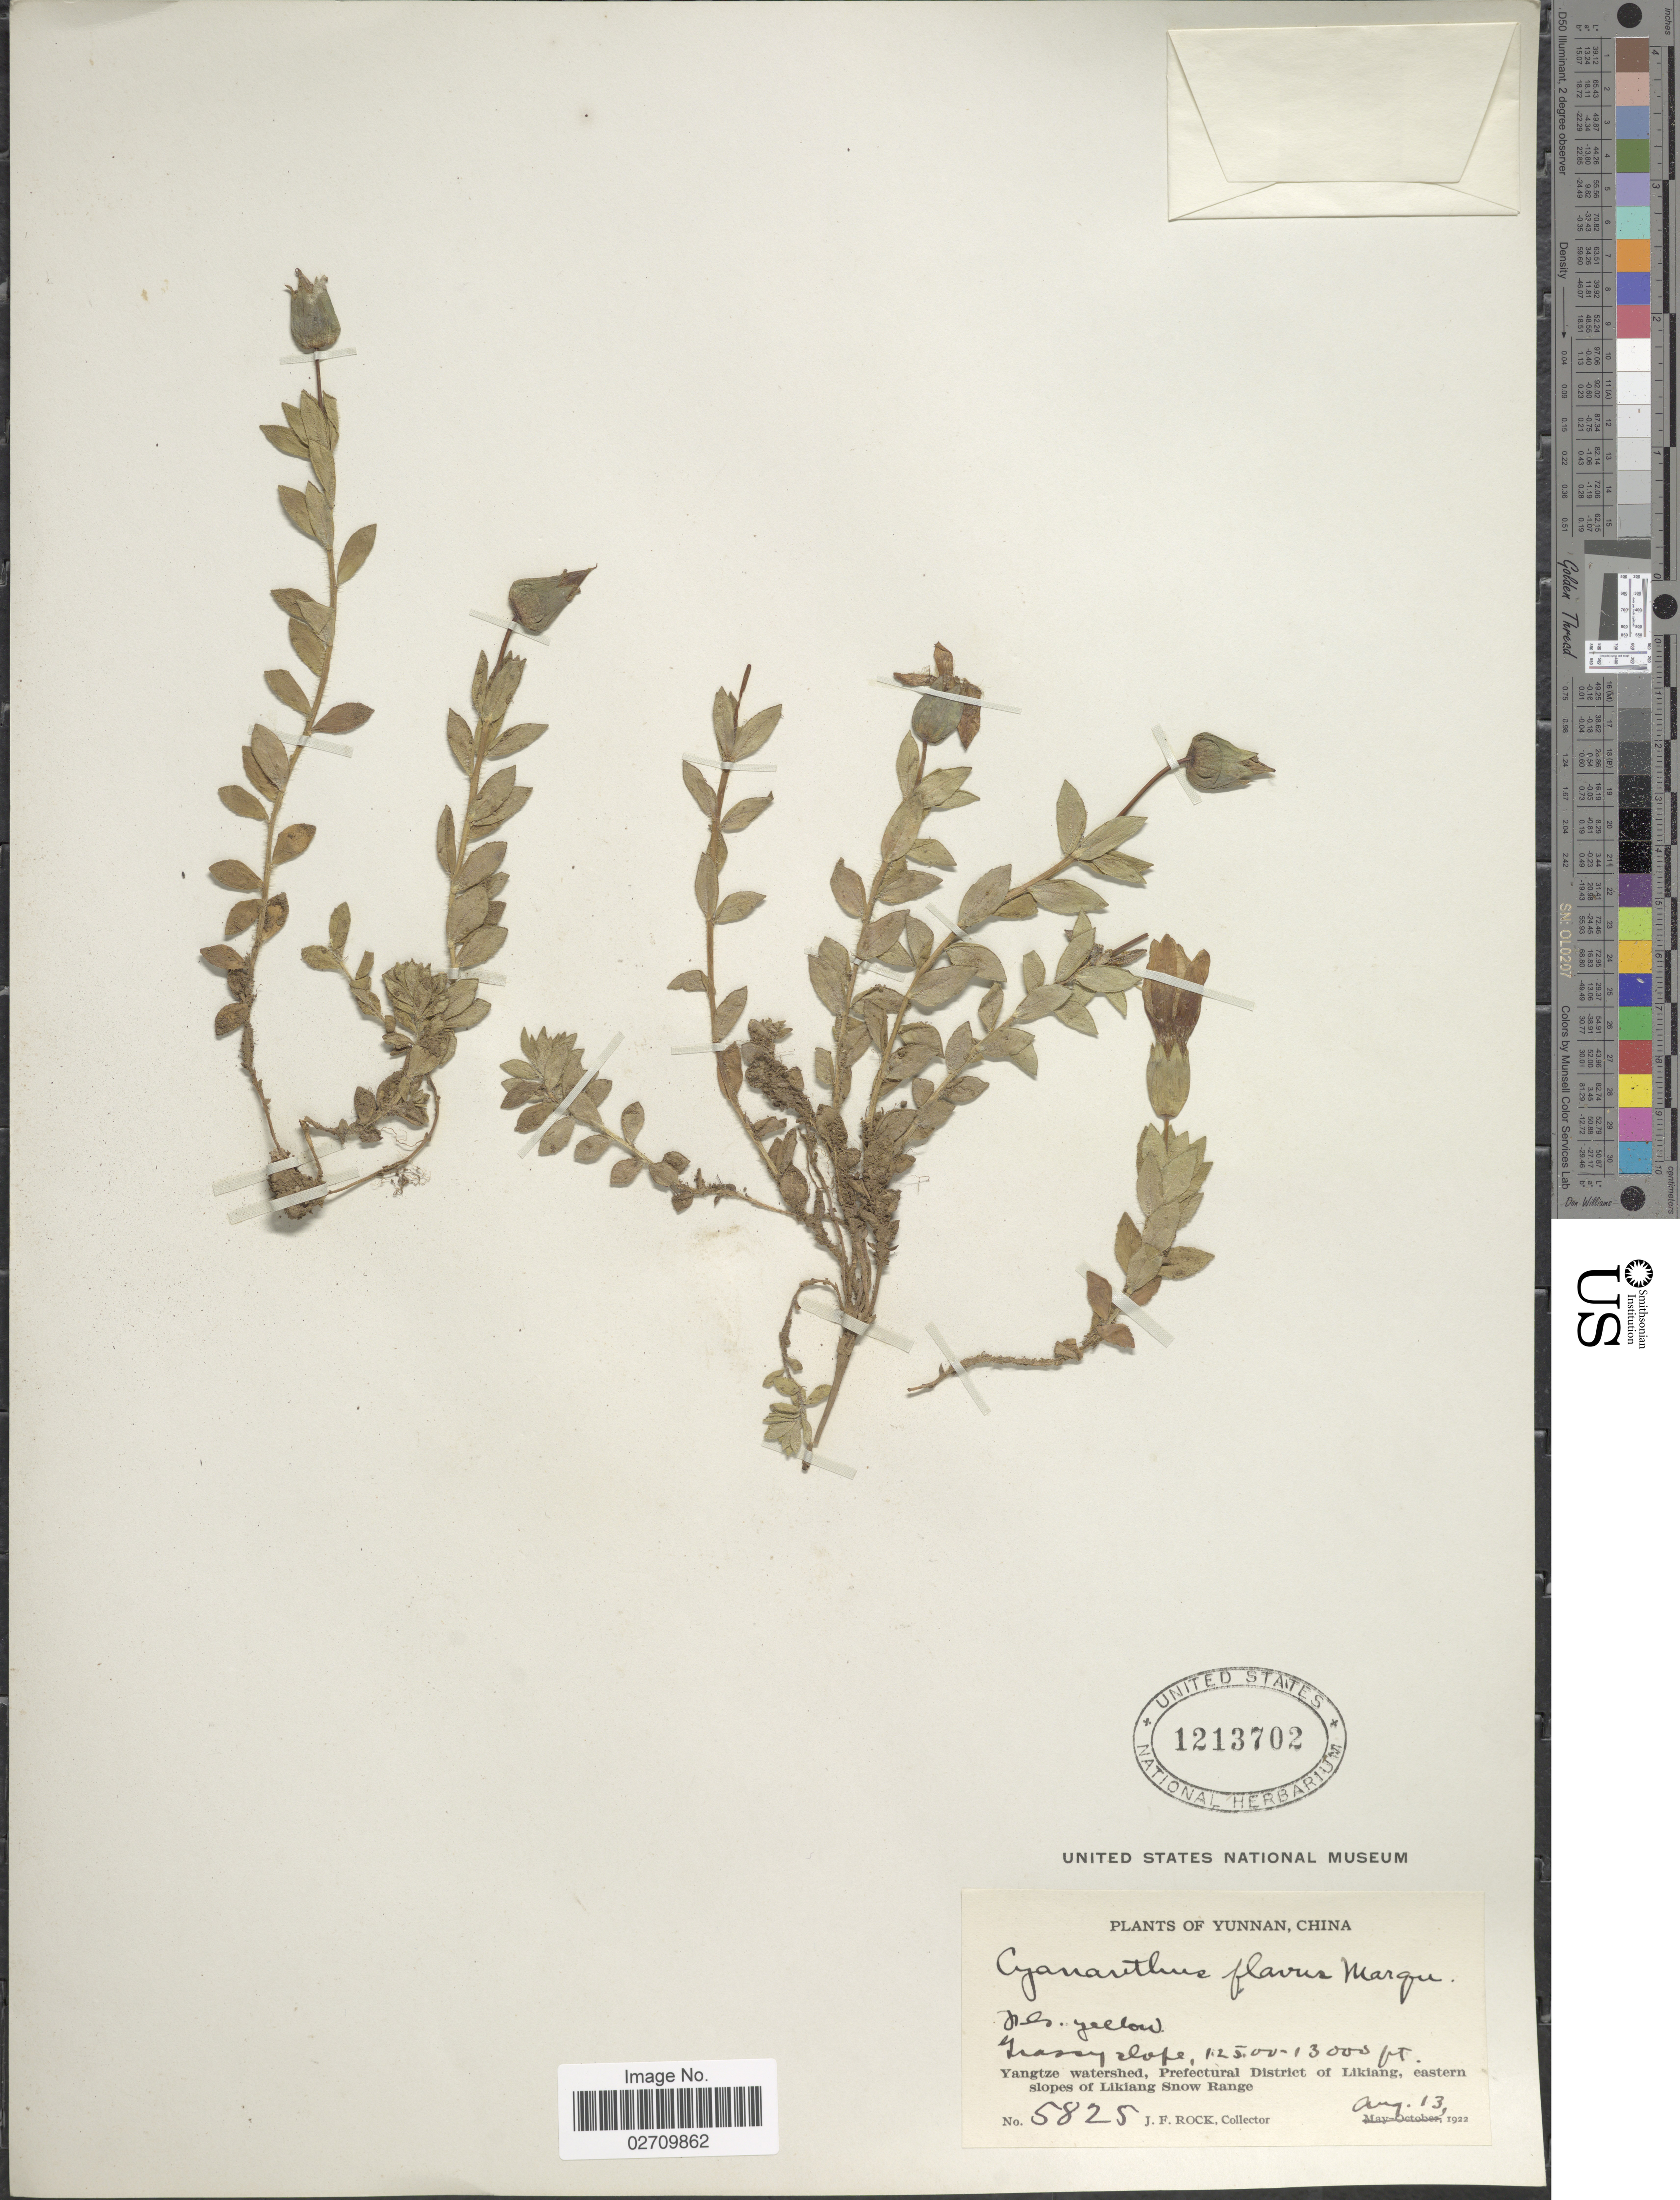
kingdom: Plantae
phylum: Tracheophyta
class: Magnoliopsida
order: Asterales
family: Campanulaceae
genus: Cyananthus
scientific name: Cyananthus flavus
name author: C. Marquand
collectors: J. F. Rock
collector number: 5825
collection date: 1922-08-13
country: China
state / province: Yunnan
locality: Yangtze watershed, Prefectural District of Likiang, eastern slopes of Likiang Snow Range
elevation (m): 3810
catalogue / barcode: US 1213702